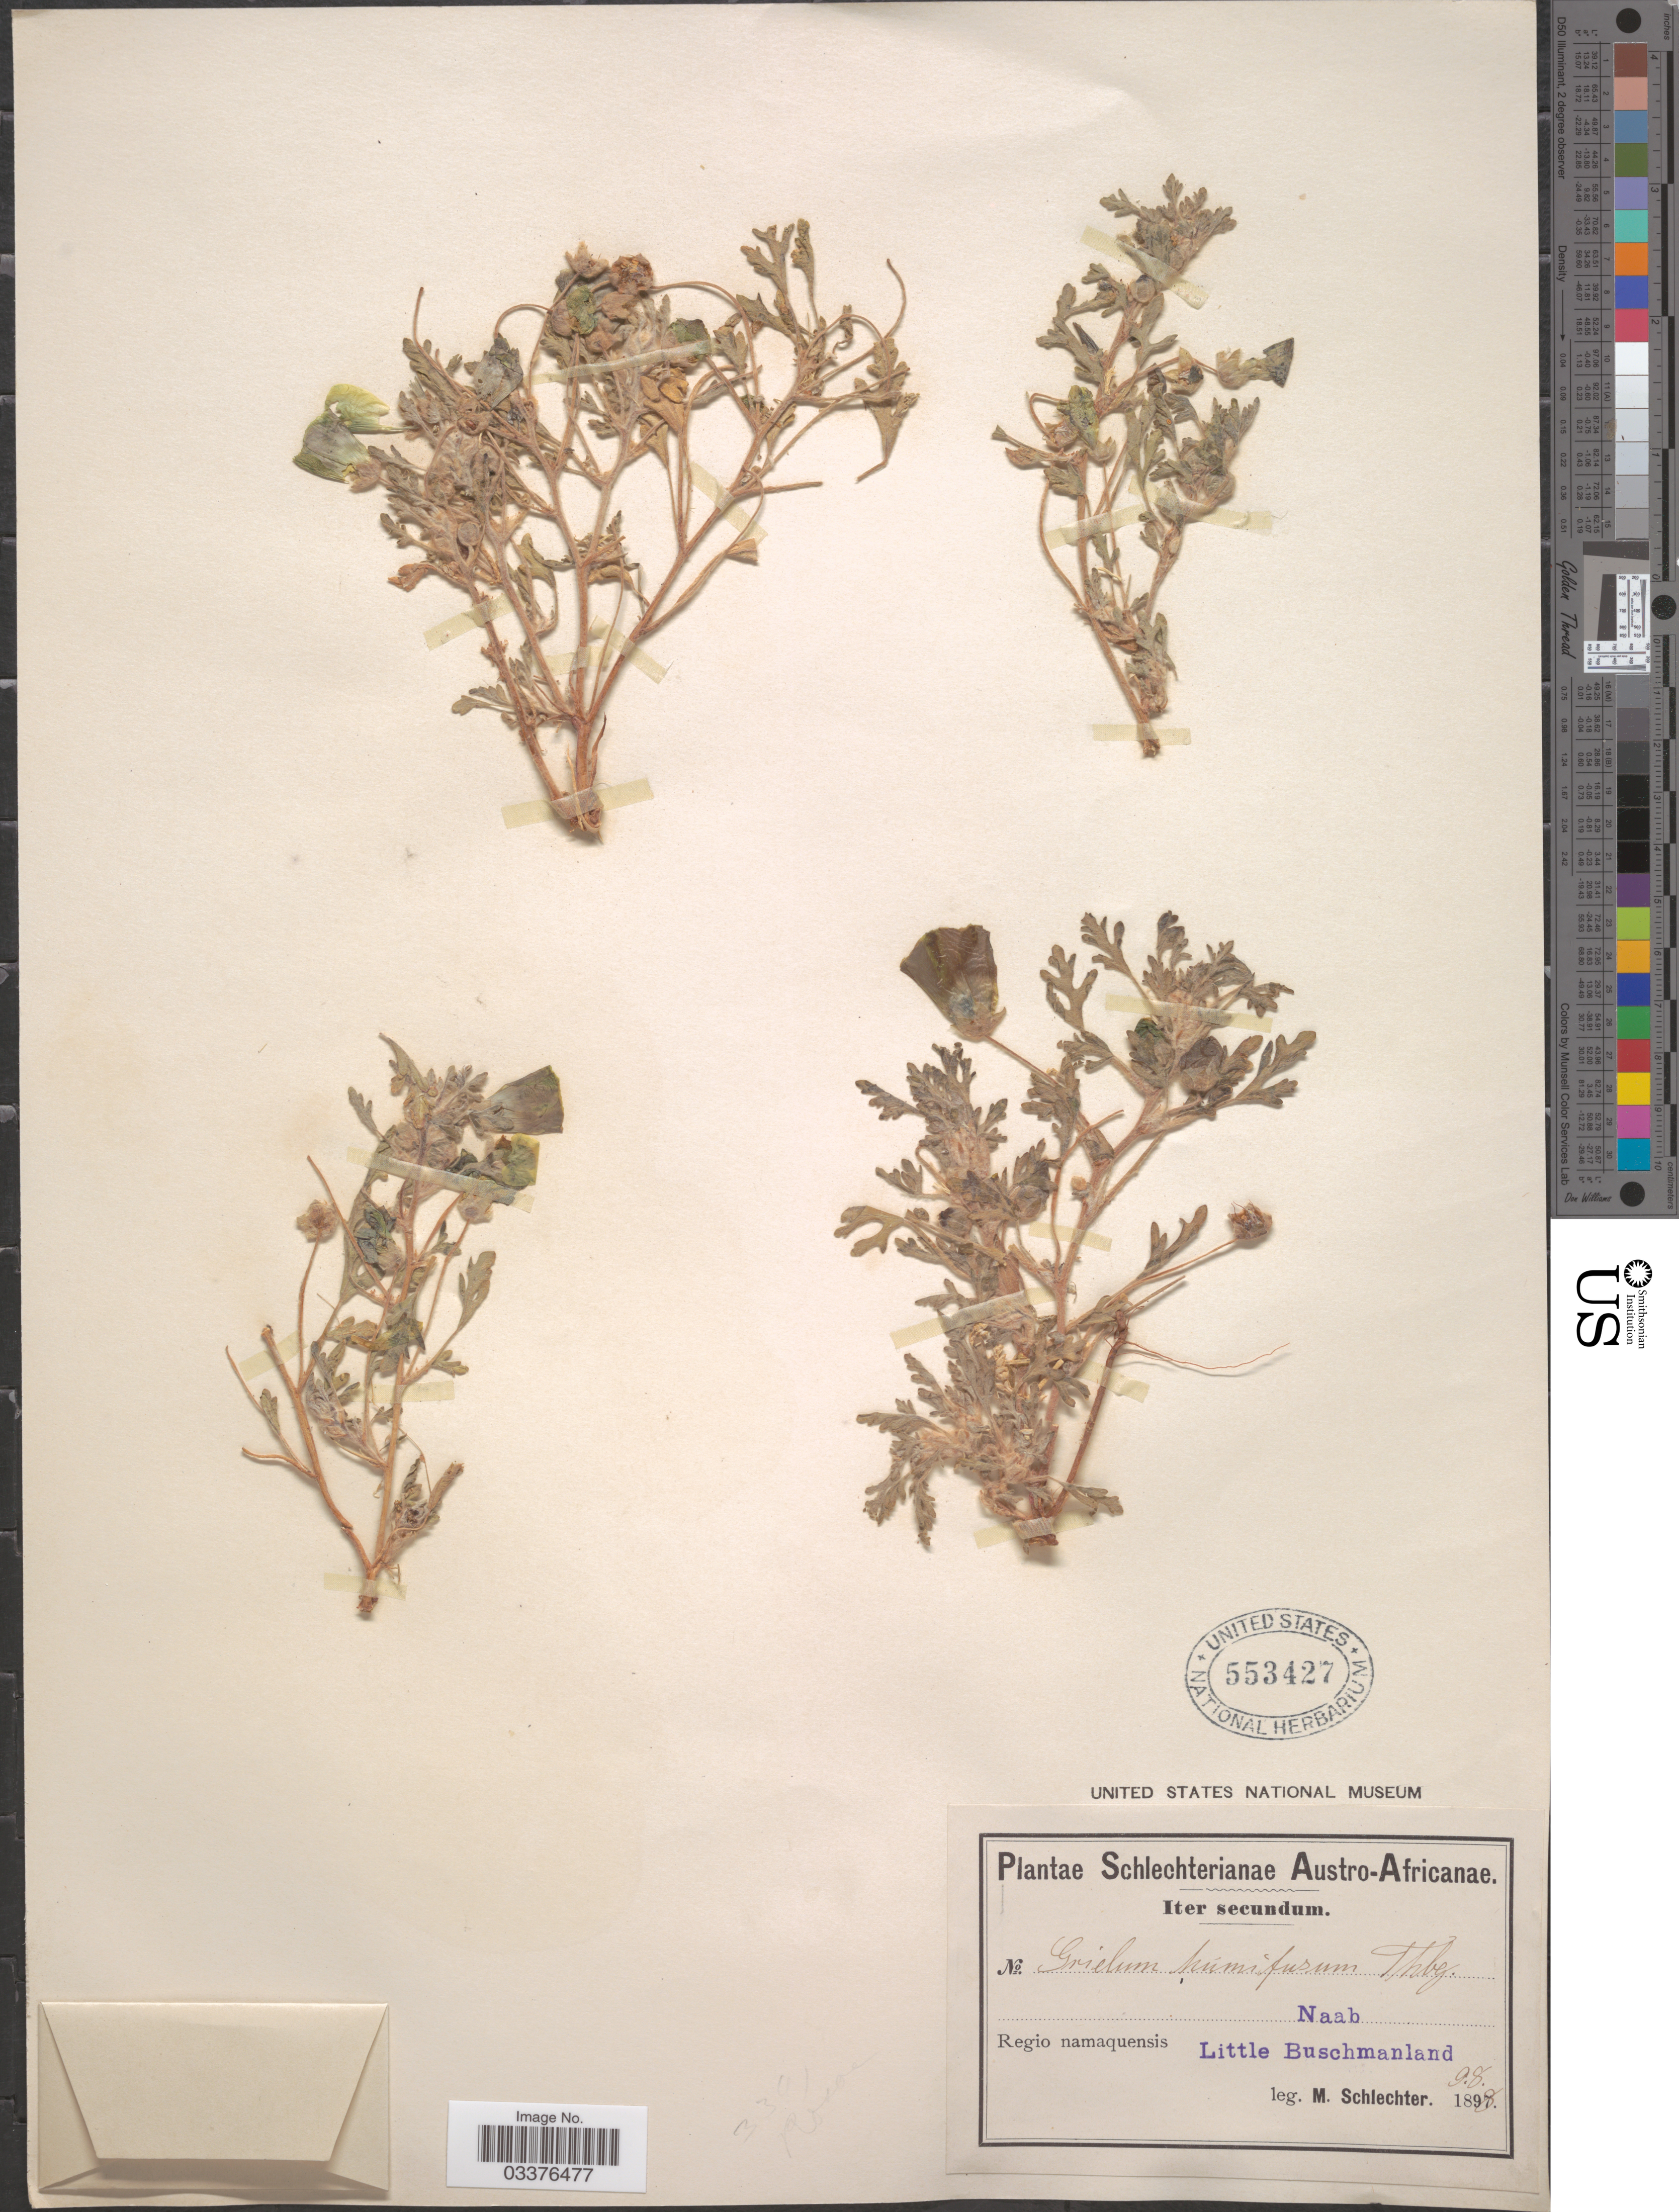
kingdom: Plantae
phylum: Tracheophyta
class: Magnoliopsida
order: Malvales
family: Neuradaceae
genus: Grielum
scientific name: Grielum humifusum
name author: Thunb.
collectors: M. Schlechter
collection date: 1898-08-09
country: South Africa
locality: Austro-Africanae. Regio namaquensis. Naab. Little Buschmanland.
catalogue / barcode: US 553427